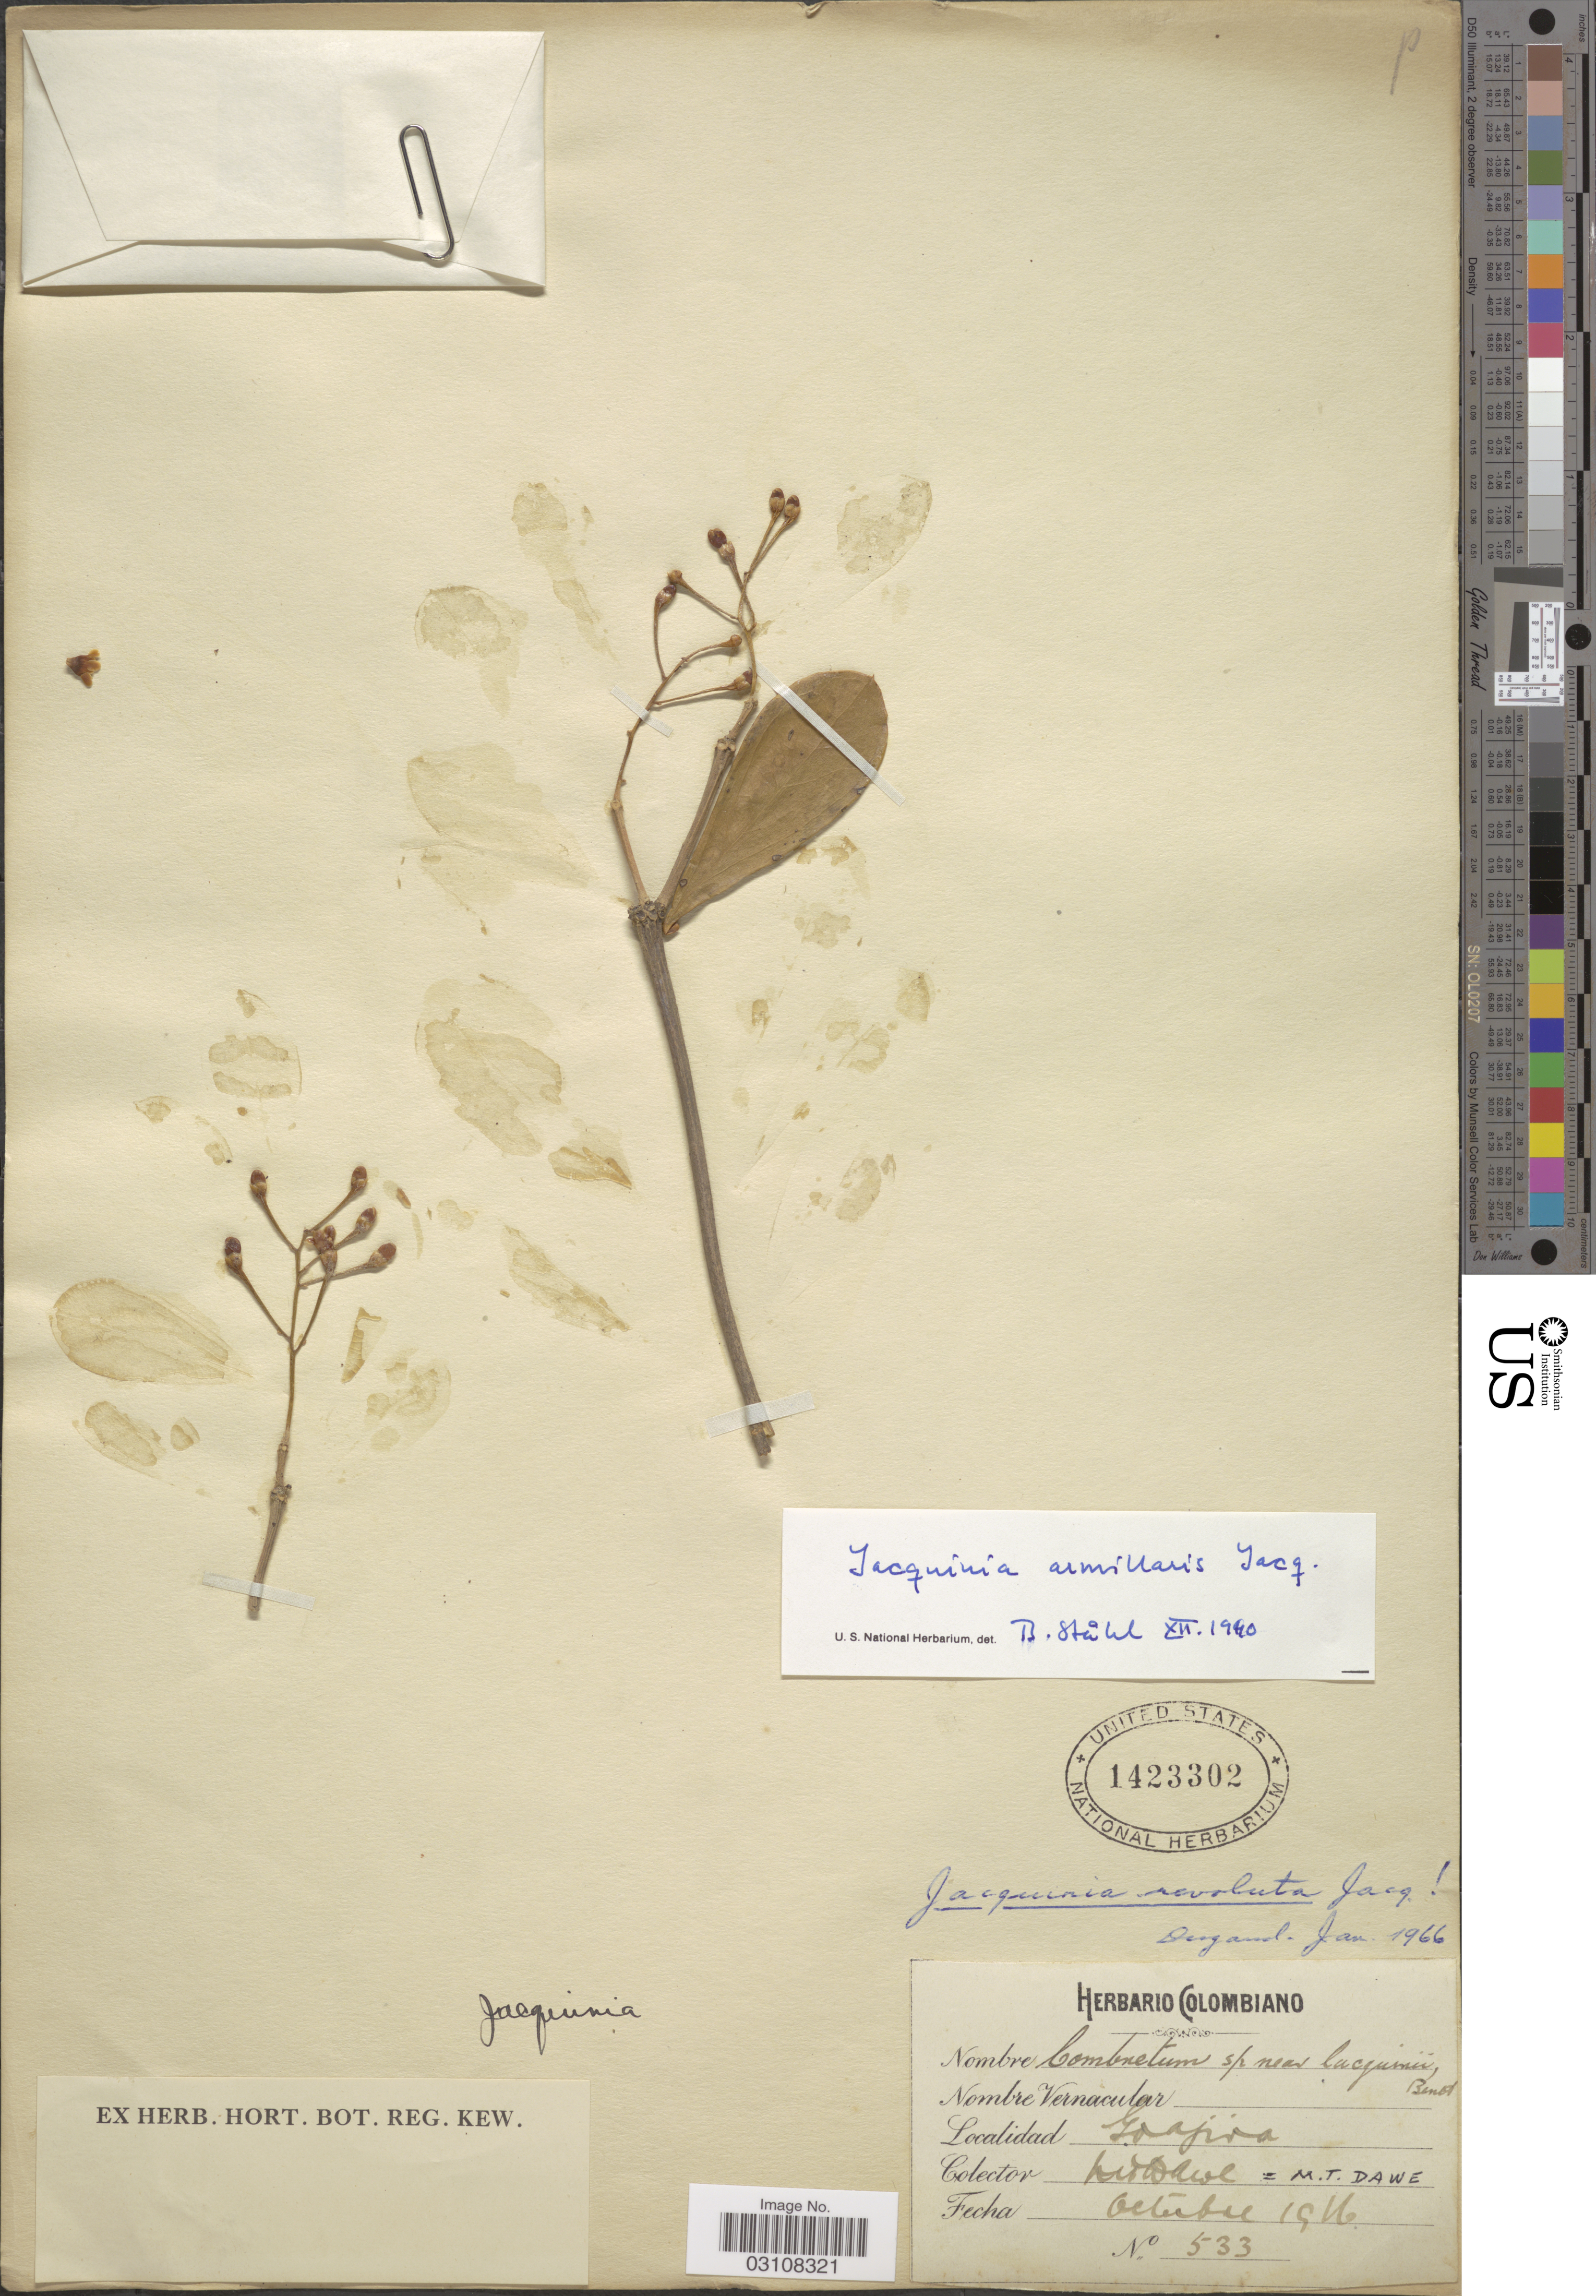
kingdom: Plantae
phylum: Tracheophyta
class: Magnoliopsida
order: Ericales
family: Primulaceae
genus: Jacquinia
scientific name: Jacquinia armillaris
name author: Jacq.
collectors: M. T. Dawe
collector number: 533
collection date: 1916-10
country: Colombia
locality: Goajira.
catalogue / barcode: US 1423302